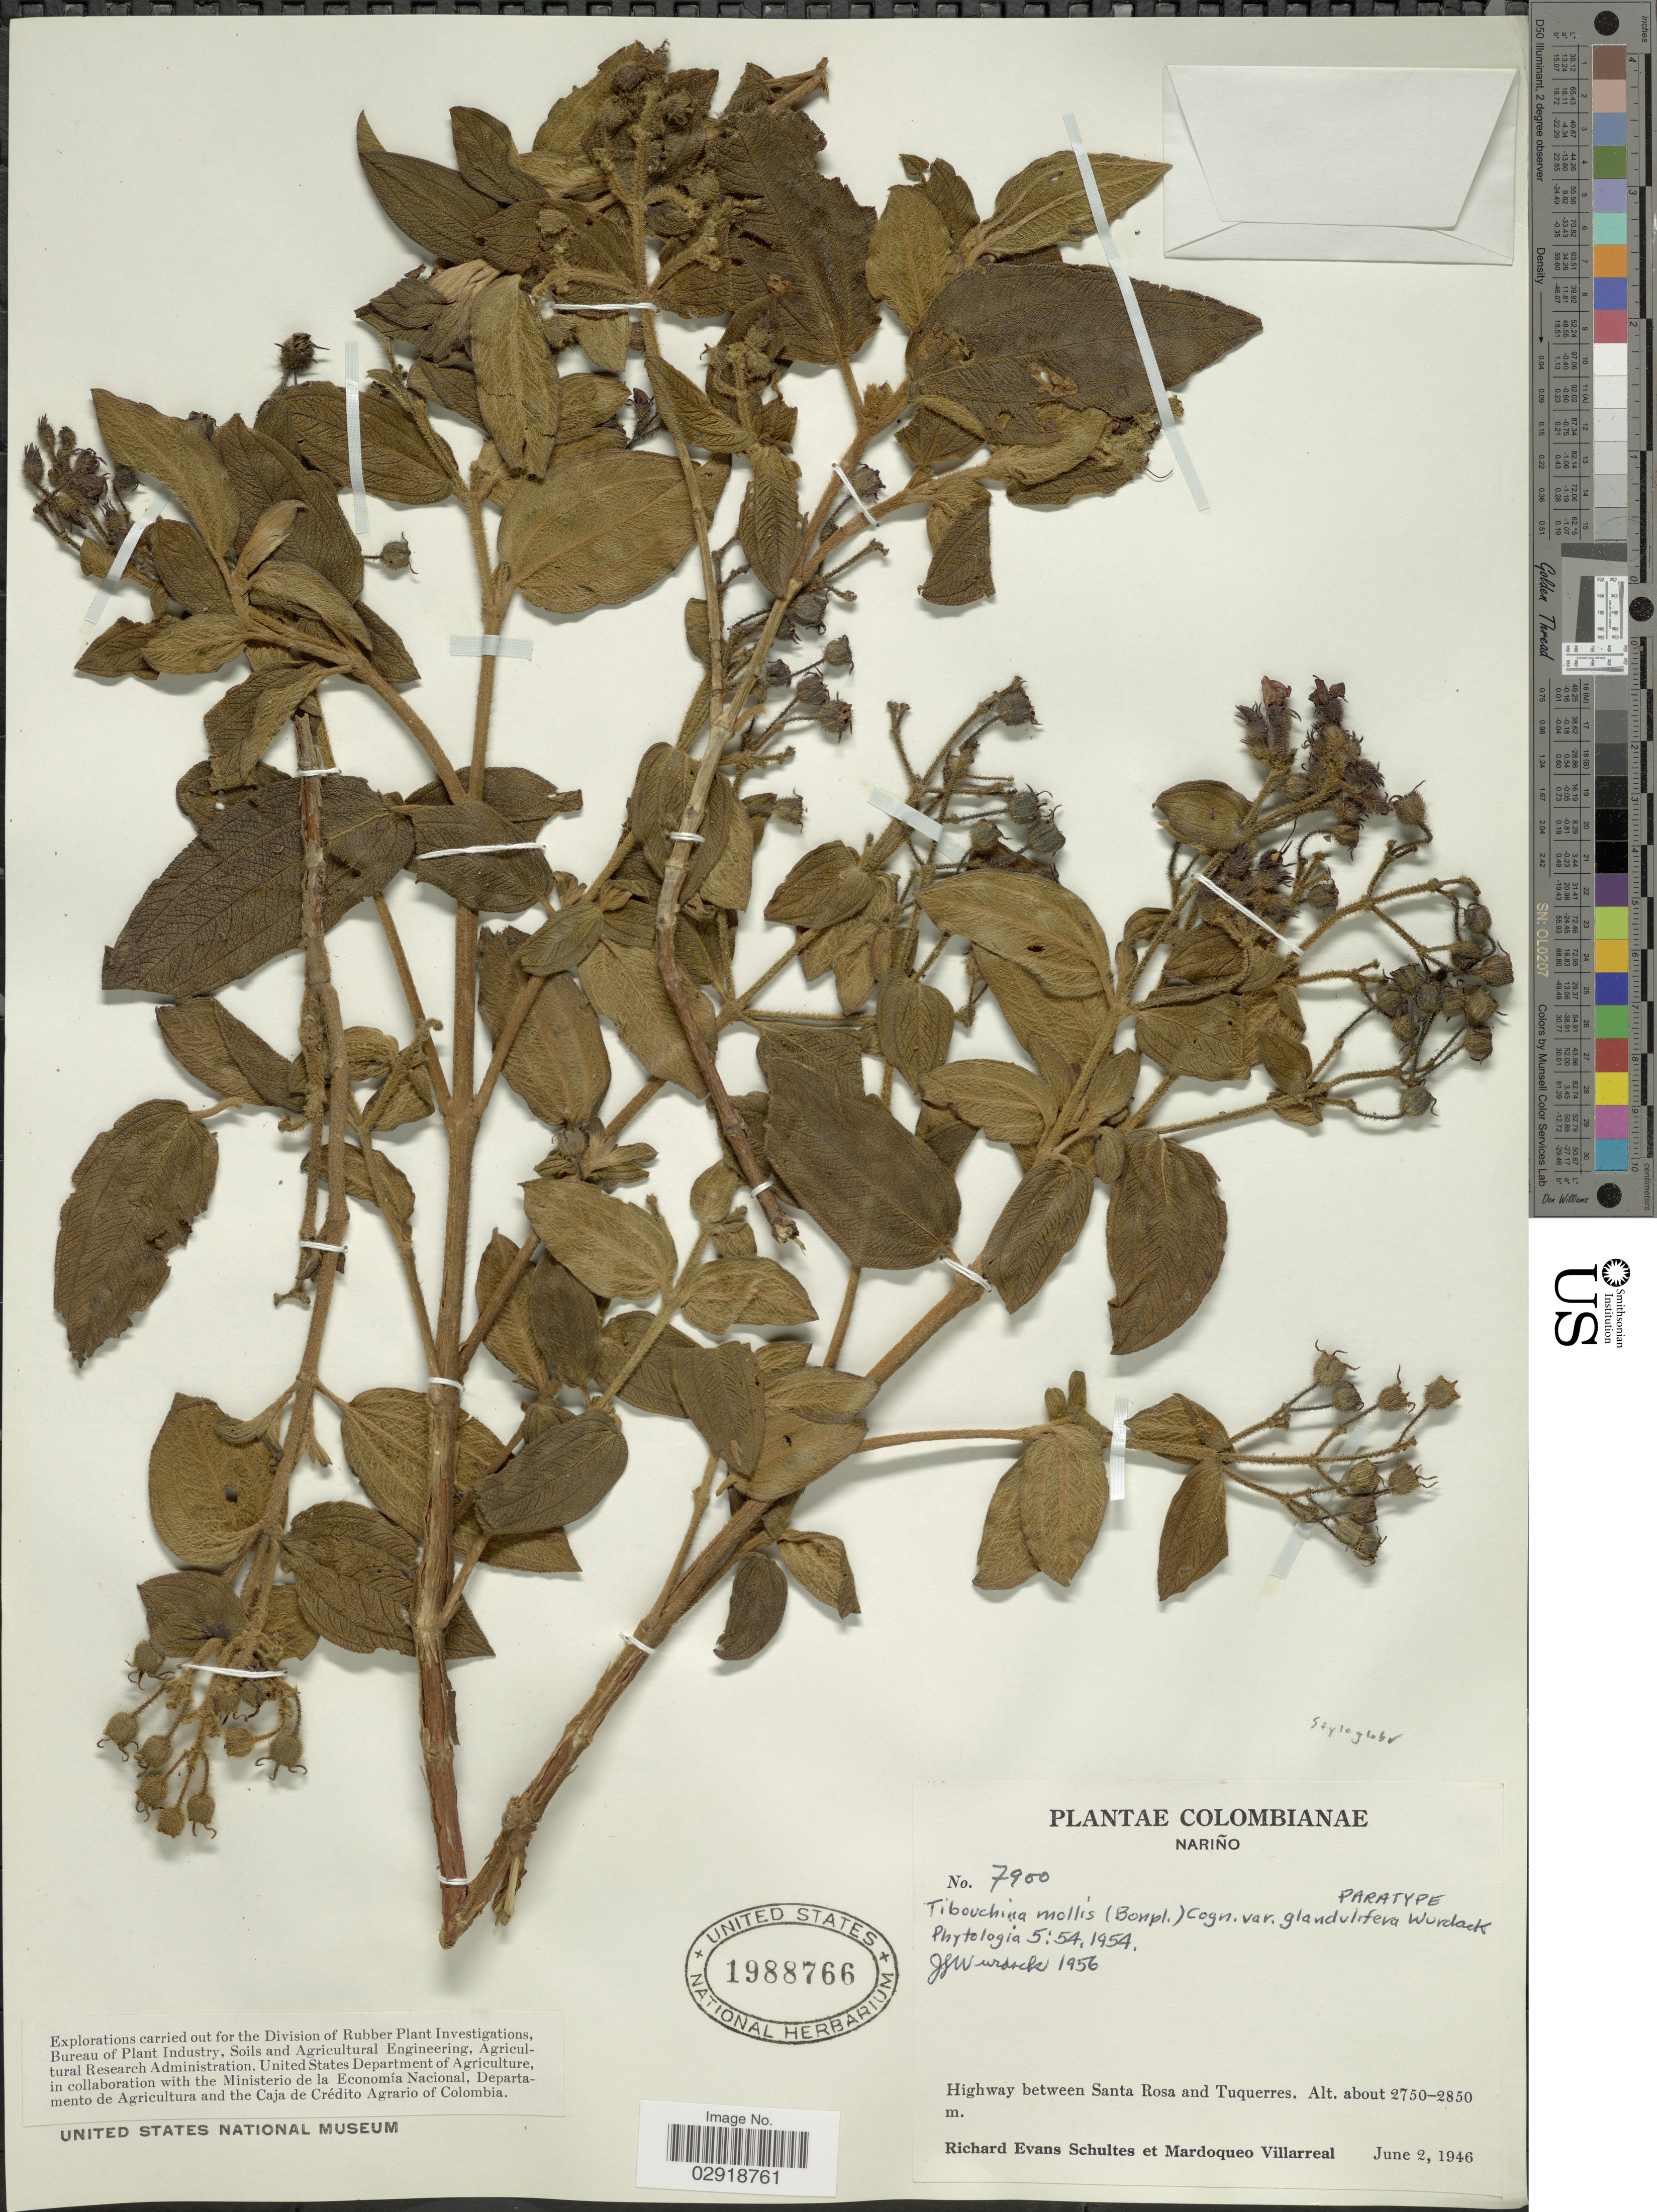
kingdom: Plantae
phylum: Tracheophyta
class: Magnoliopsida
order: Myrtales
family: Melastomataceae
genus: Chaetogastra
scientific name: Chaetogastra mollis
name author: (Bonpl.) DC.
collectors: R. E. Schultes & M. Villarreal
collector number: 7900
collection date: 1946-06-02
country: Colombia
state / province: Nariño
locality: Highway between Santa Rosa and Tuquerres.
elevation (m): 2750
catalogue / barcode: US 1988766